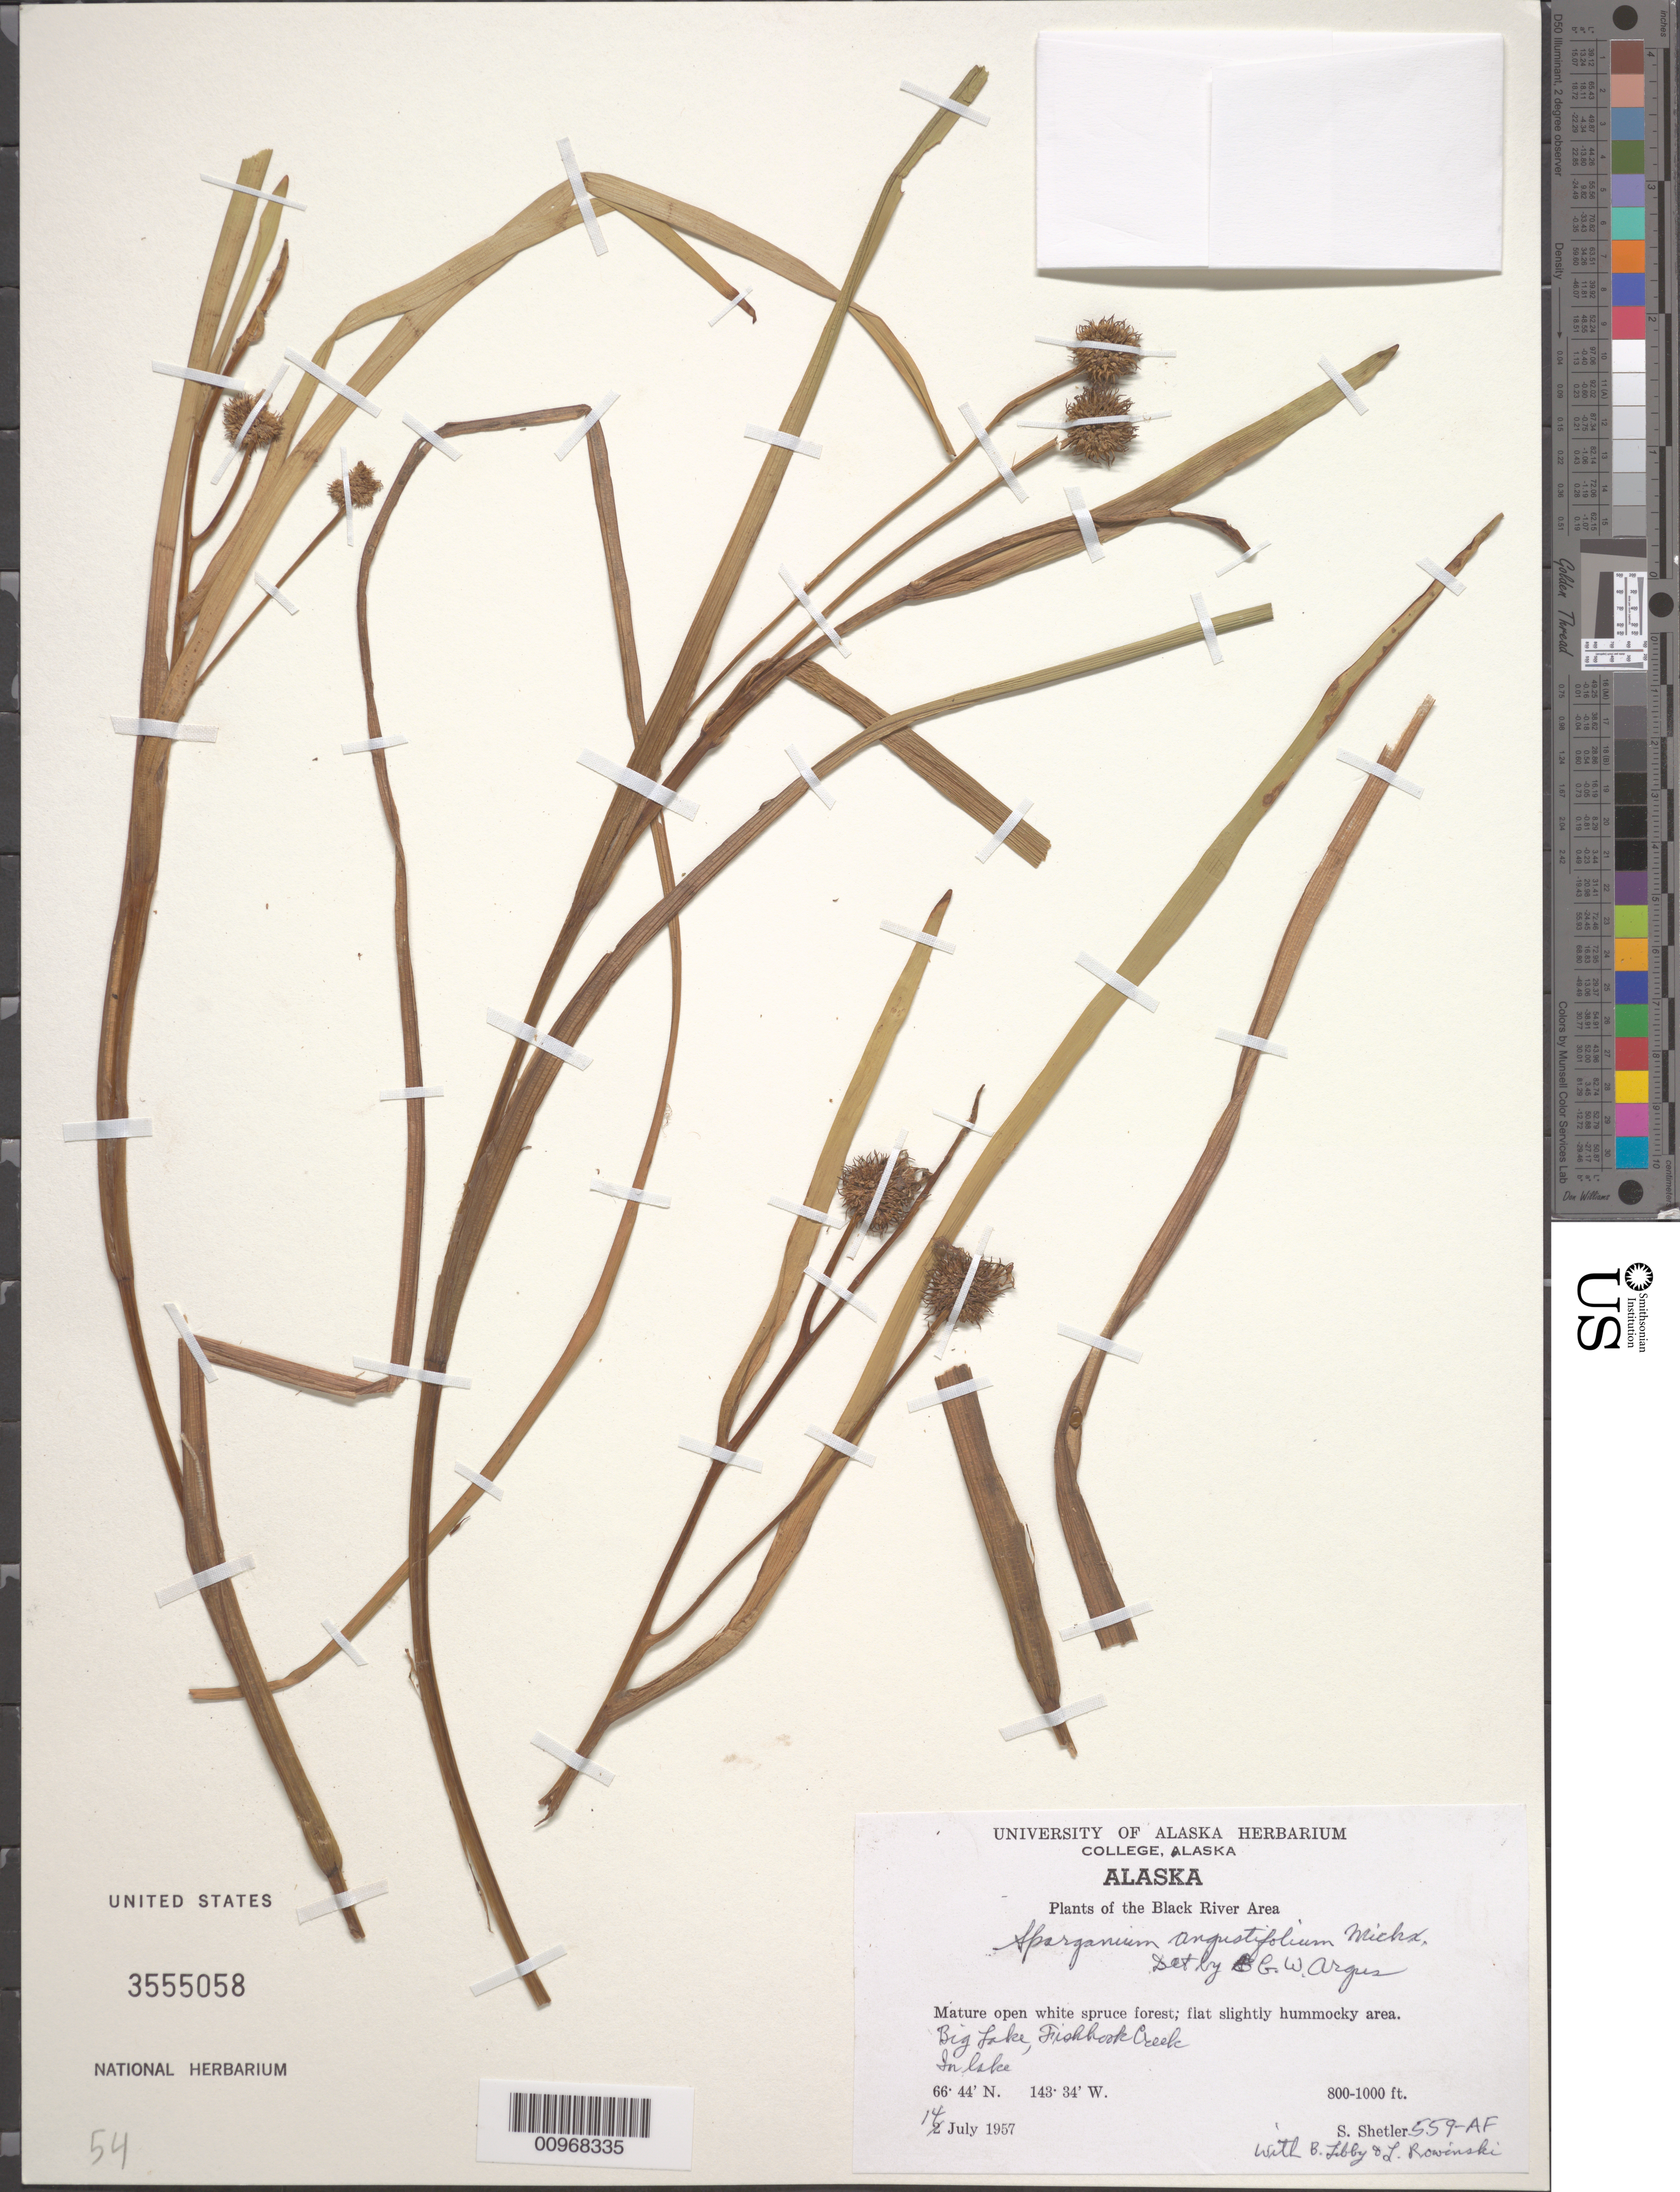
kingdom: Plantae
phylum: Tracheophyta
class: Liliopsida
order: Poales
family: Typhaceae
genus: Sparganium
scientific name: Sparganium angustifolium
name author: Michx.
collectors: S. Shetler, B. Libby & L. Rowinski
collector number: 559-AF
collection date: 1957-07-14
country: United States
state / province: Alaska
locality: Black River Area. Big Lake, Fishhook Creek.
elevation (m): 244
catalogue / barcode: US 3555058